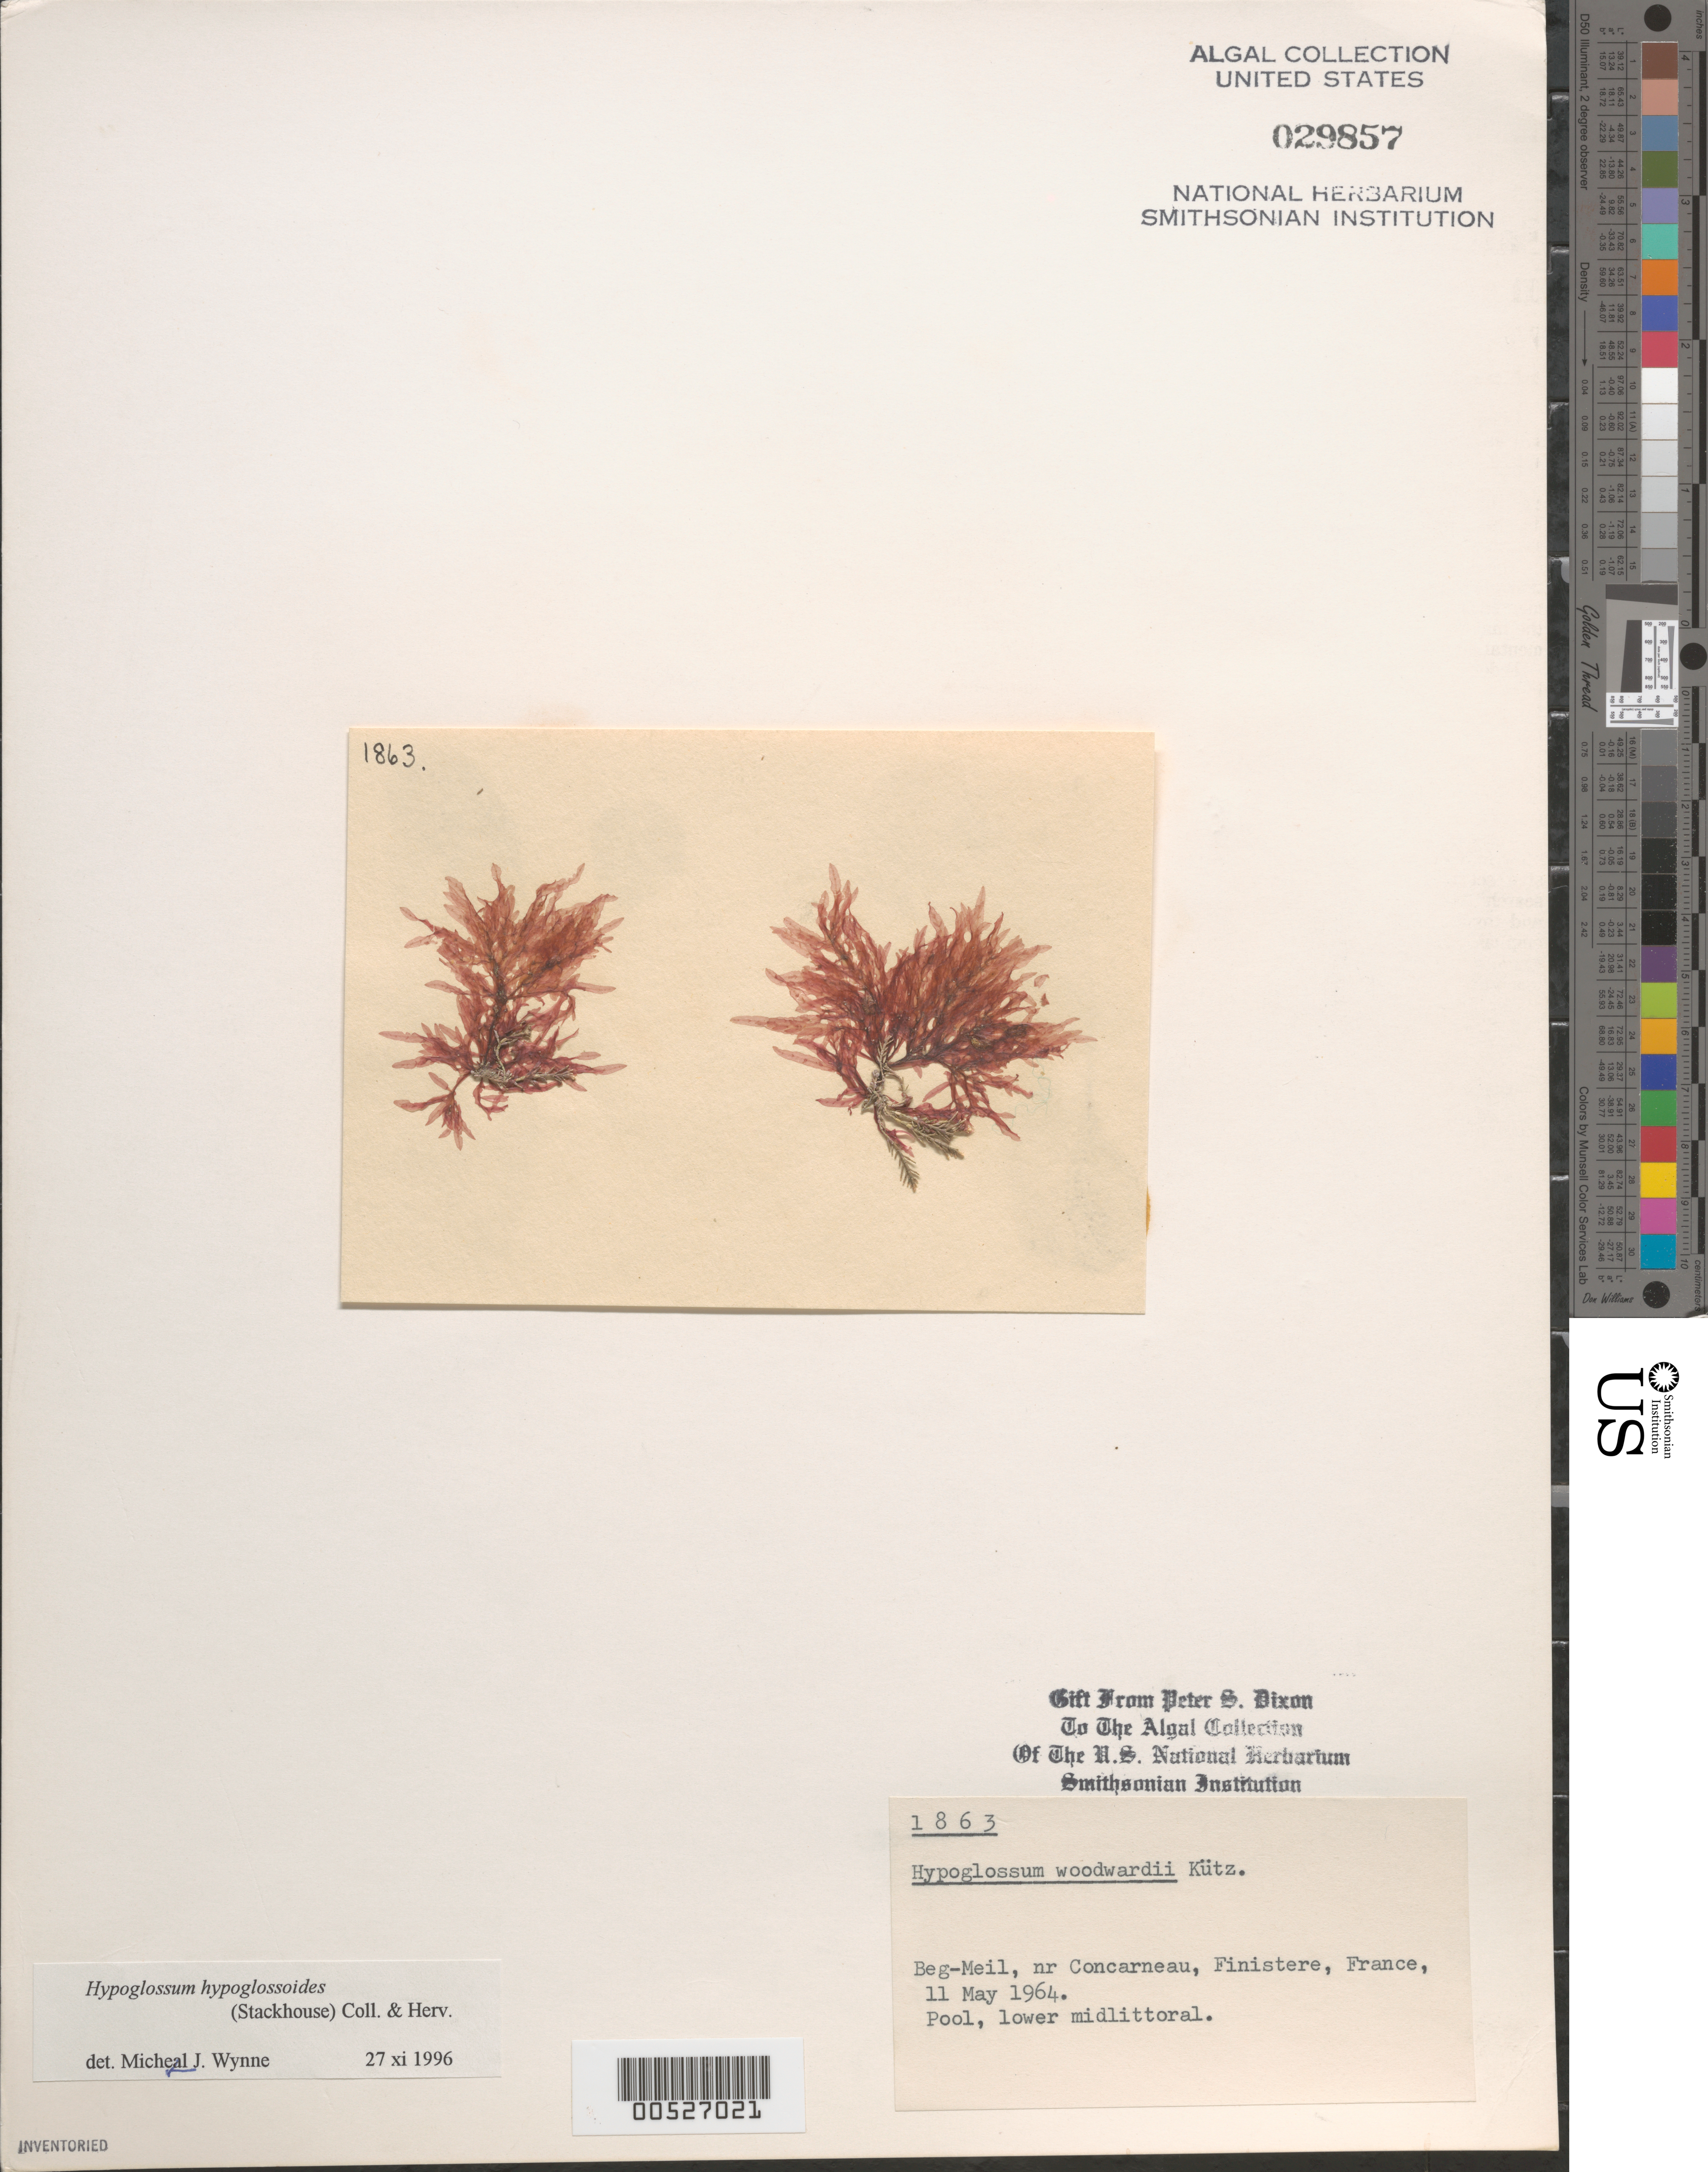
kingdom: Plantae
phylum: Rhodophyta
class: Florideophyceae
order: Ceramiales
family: Delesseriaceae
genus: Hypoglossum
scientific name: Hypoglossum hypoglossoides (Harv.) Womersley & Shepley, nom. illeg.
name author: (Harv.) Womersley & Shepley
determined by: Wynne, M. J.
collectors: P. S. Dixon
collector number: PSD 1863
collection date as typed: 11 May 1964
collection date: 1964-05-11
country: France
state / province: Bretagne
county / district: Finistère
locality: Beg-meil, near concarneau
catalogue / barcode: US 29857